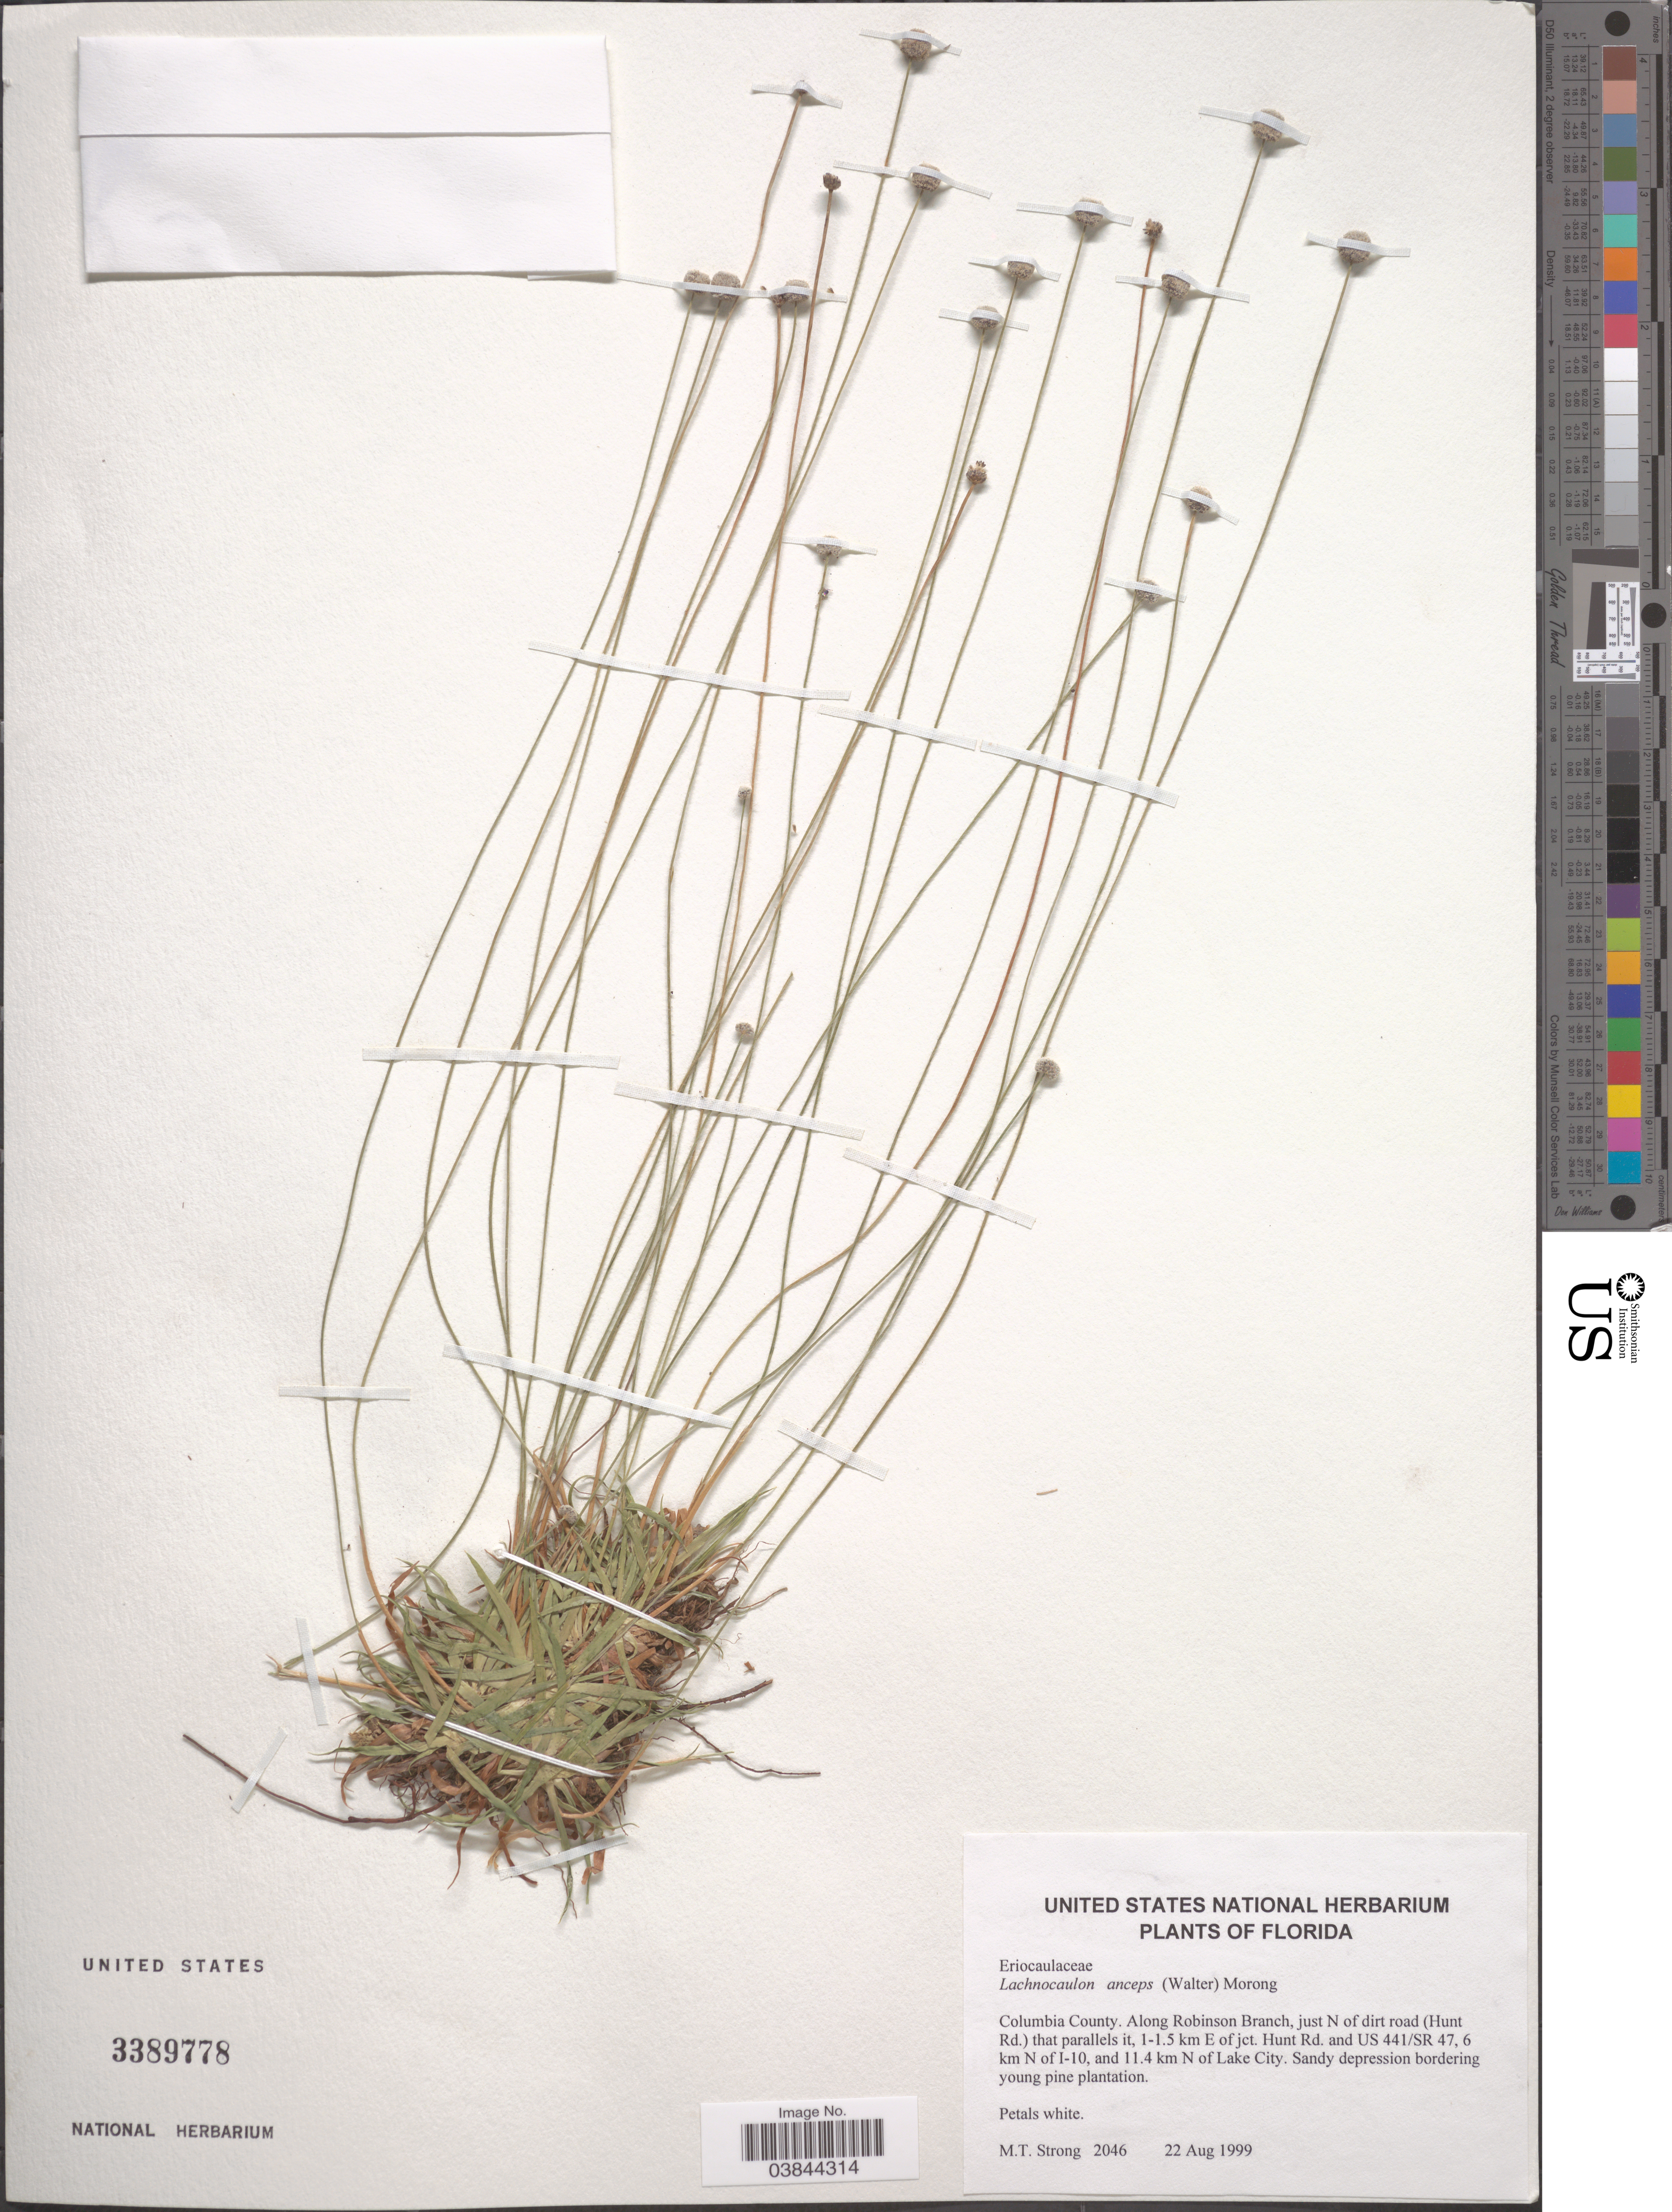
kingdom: Plantae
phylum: Tracheophyta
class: Liliopsida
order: Poales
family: Eriocaulaceae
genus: Lachnocaulon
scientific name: Lachnocaulon anceps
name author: (Walter) Morong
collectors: M. T. Strong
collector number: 2046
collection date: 1999-08-22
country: United States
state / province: Florida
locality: Columbia County. Along Robinson Branch, just N of dirt road (Hunt Rd.) that parallels it, 1-1.5 km E of jct. Hunt Rd. and US 441/SR 47, 6 km N of 1-10, and 11.4 km N of Lake City.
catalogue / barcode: US 3389778